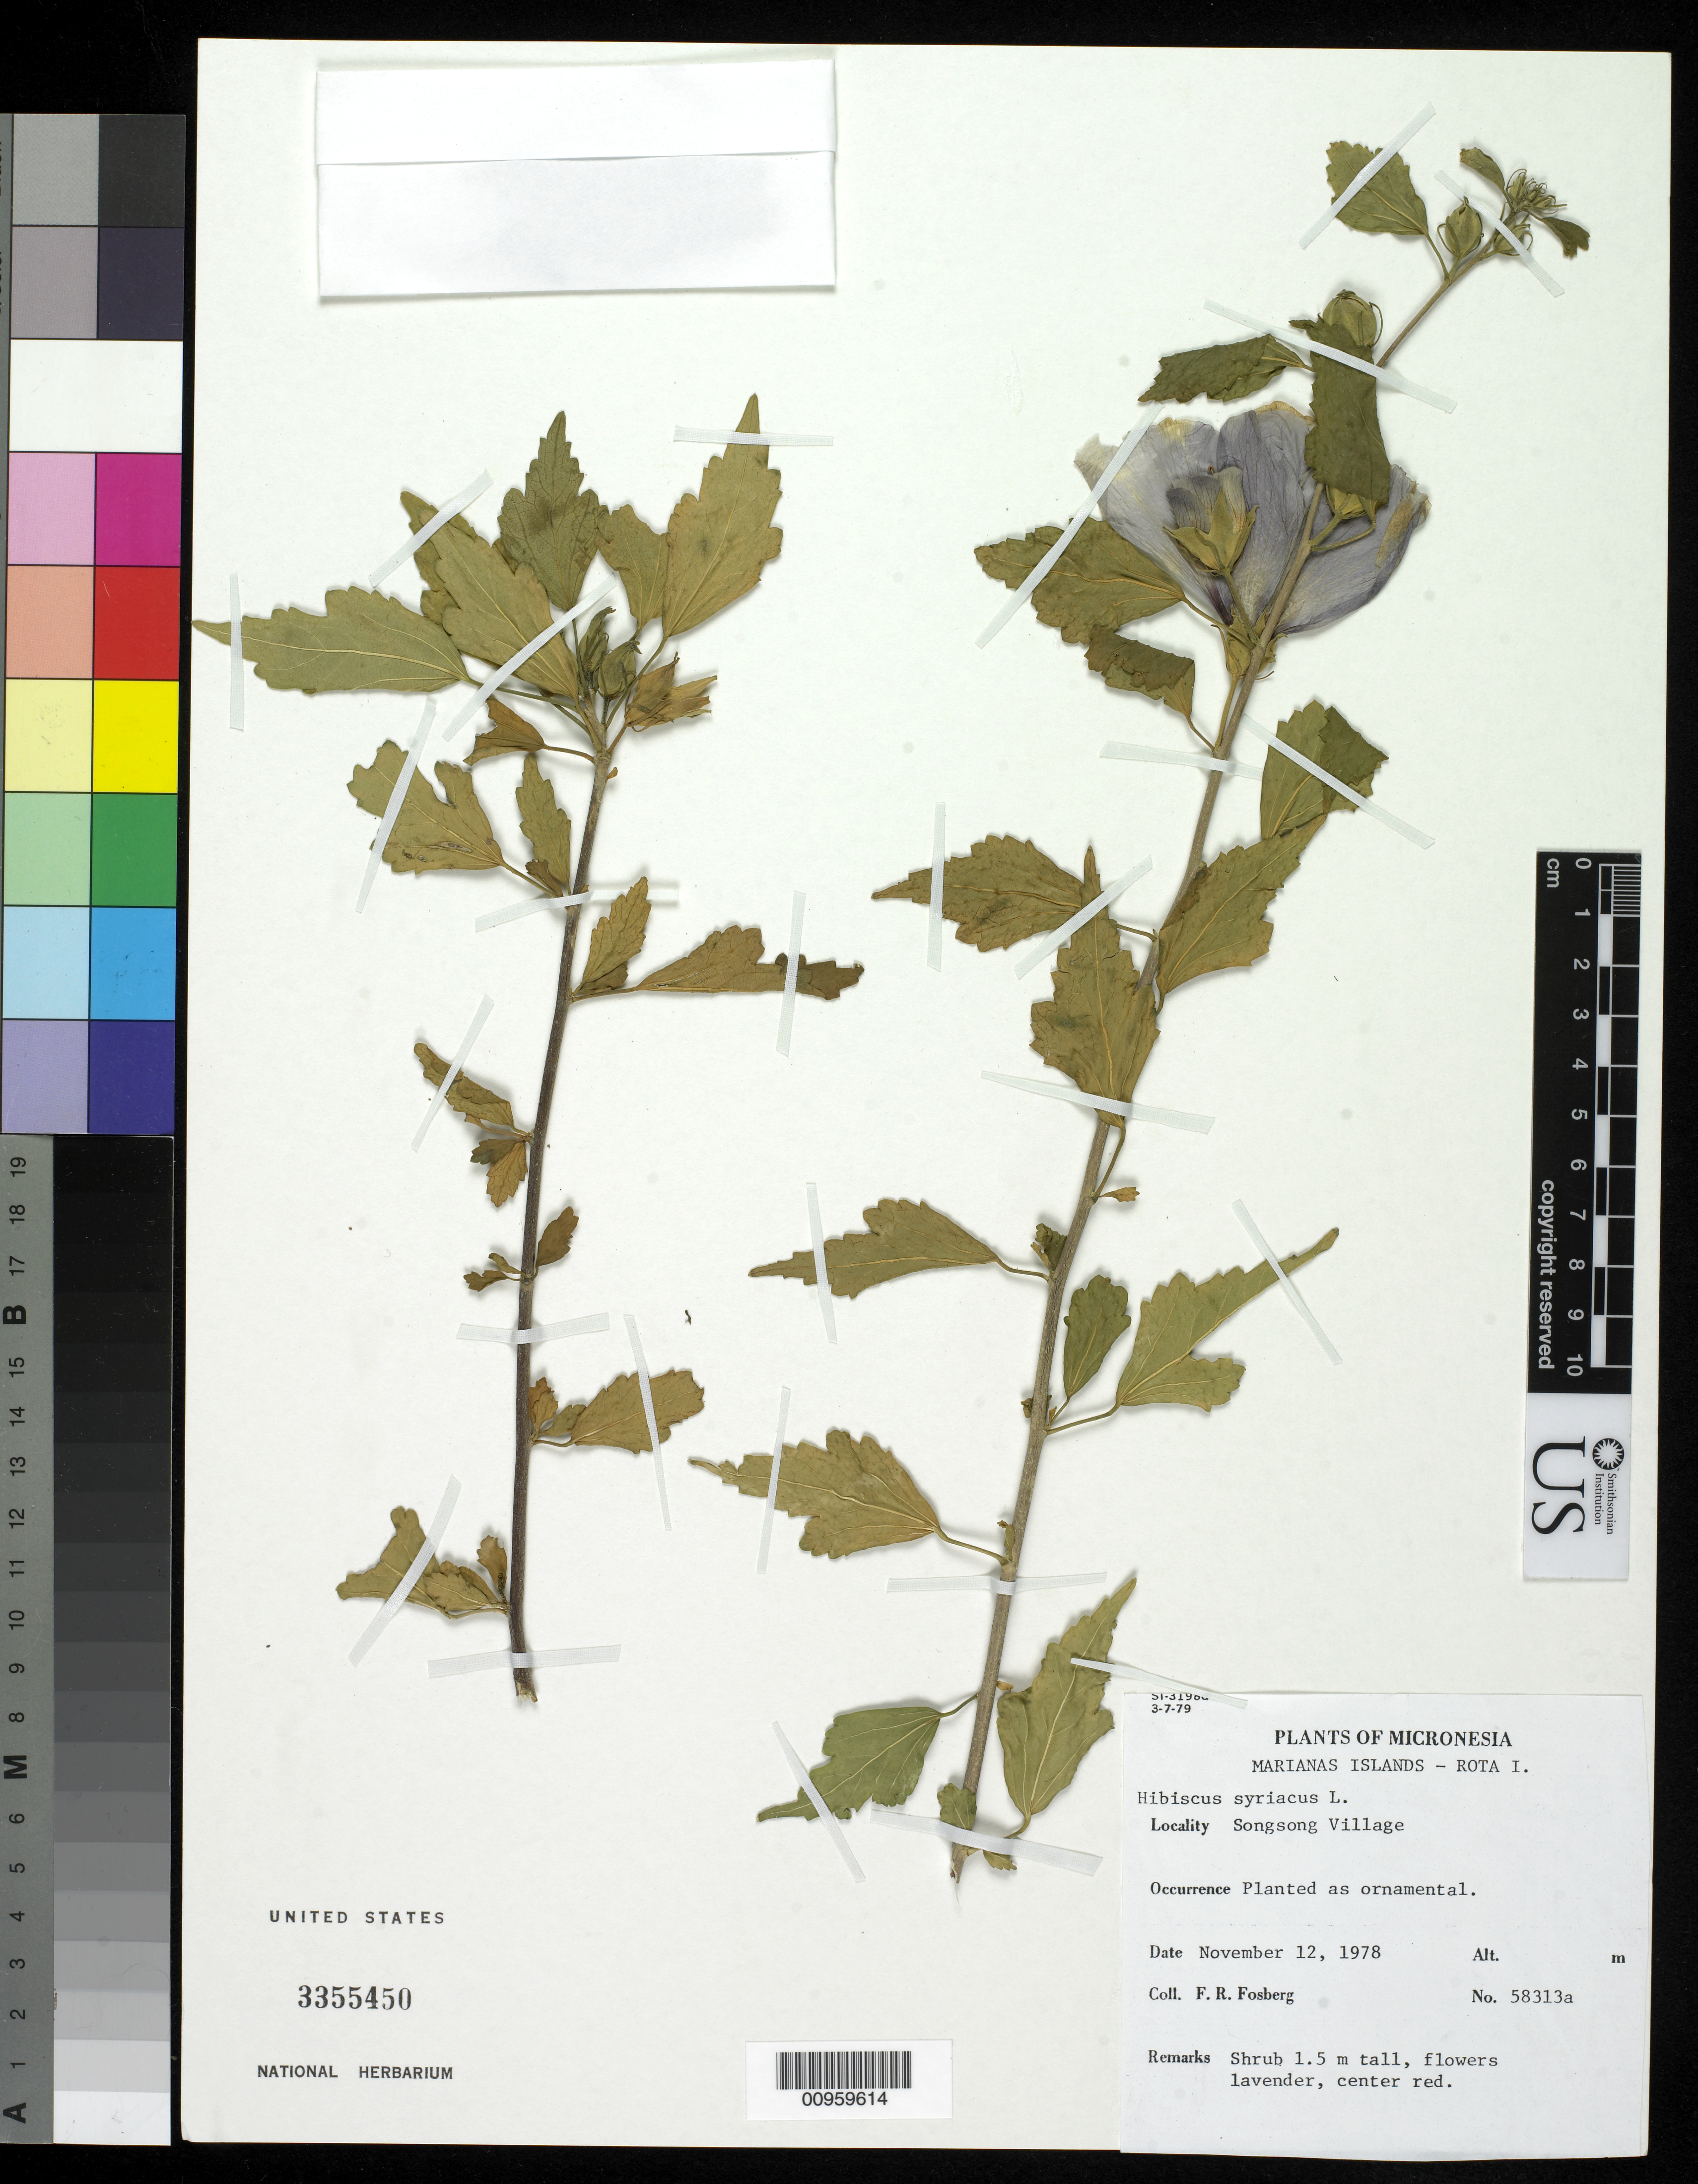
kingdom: Plantae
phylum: Tracheophyta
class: Magnoliopsida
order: Malvales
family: Malvaceae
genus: Hibiscus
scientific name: Hibiscus syriacus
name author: L.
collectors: P. T. Berry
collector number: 58313 A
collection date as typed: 27 May 1968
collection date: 1968-05-27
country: Palau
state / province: Sonsorol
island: Sonsorol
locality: Northern end of island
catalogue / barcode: US 3355450